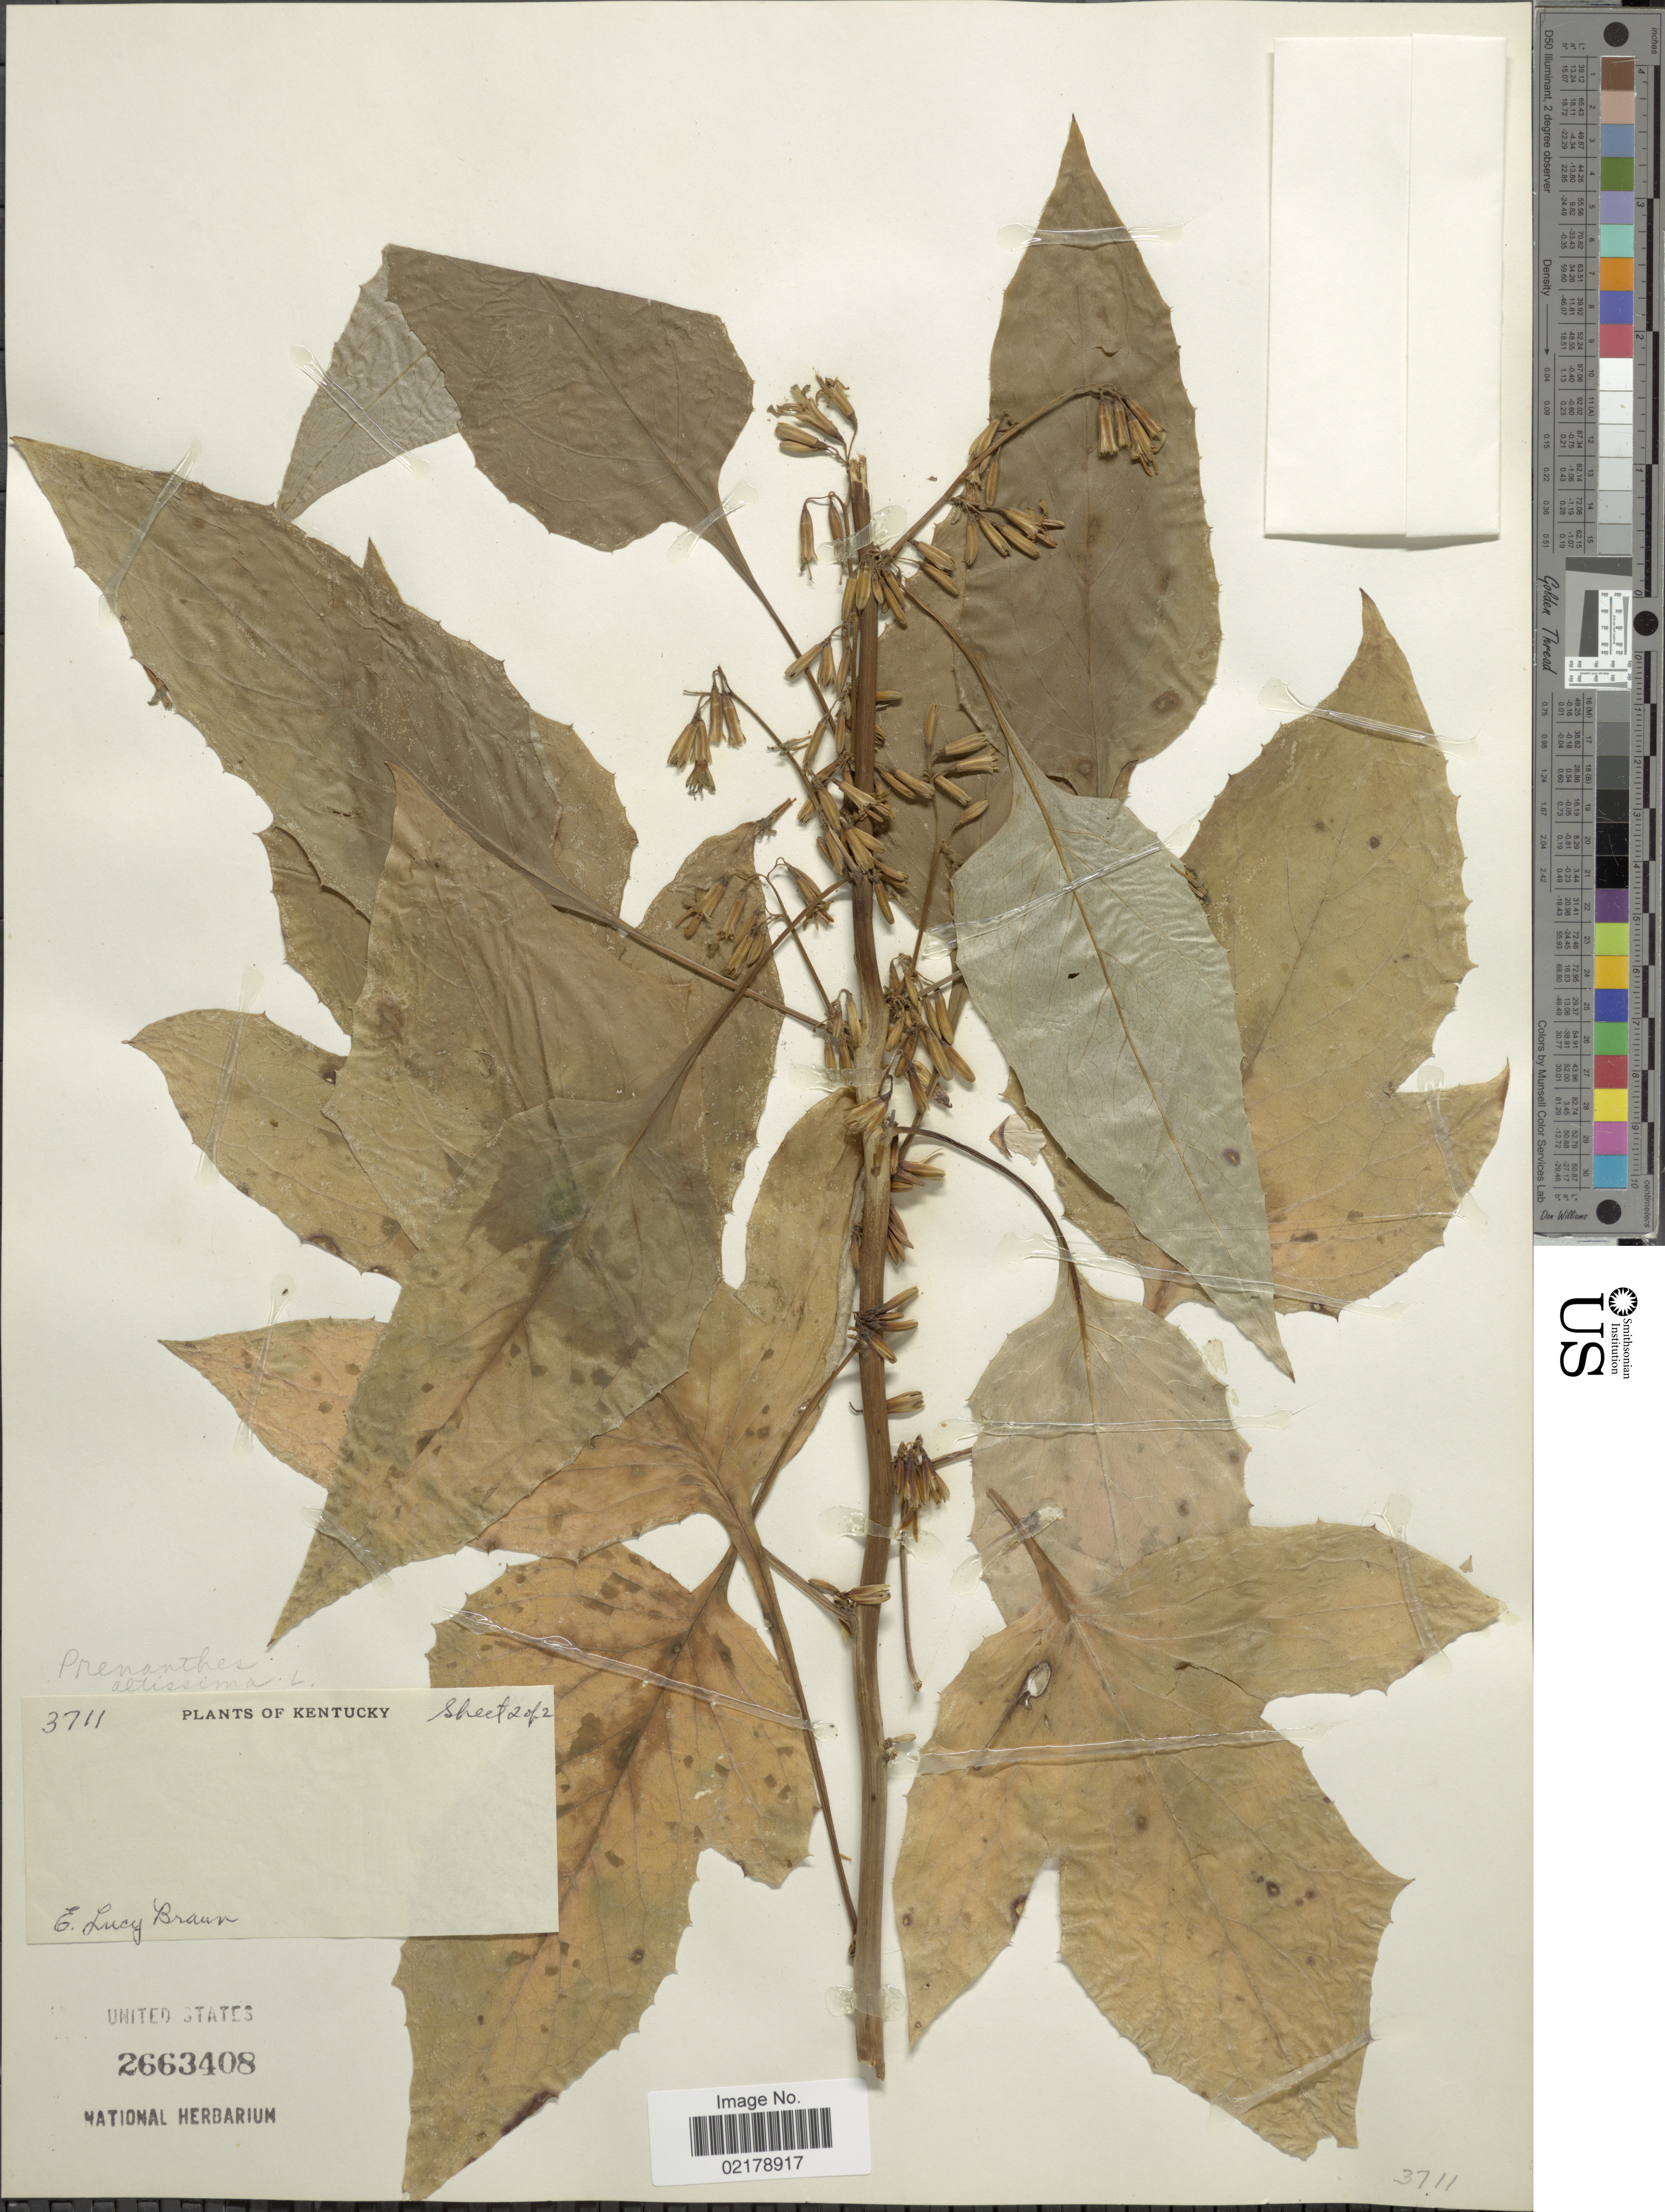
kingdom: Plantae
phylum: Tracheophyta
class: Magnoliopsida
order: Asterales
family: Asteraceae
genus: Nabalus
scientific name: Nabalus altissimus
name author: (L.) Hook.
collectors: E. L. Braun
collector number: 3711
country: United States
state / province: Kentucky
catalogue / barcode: US 2663408